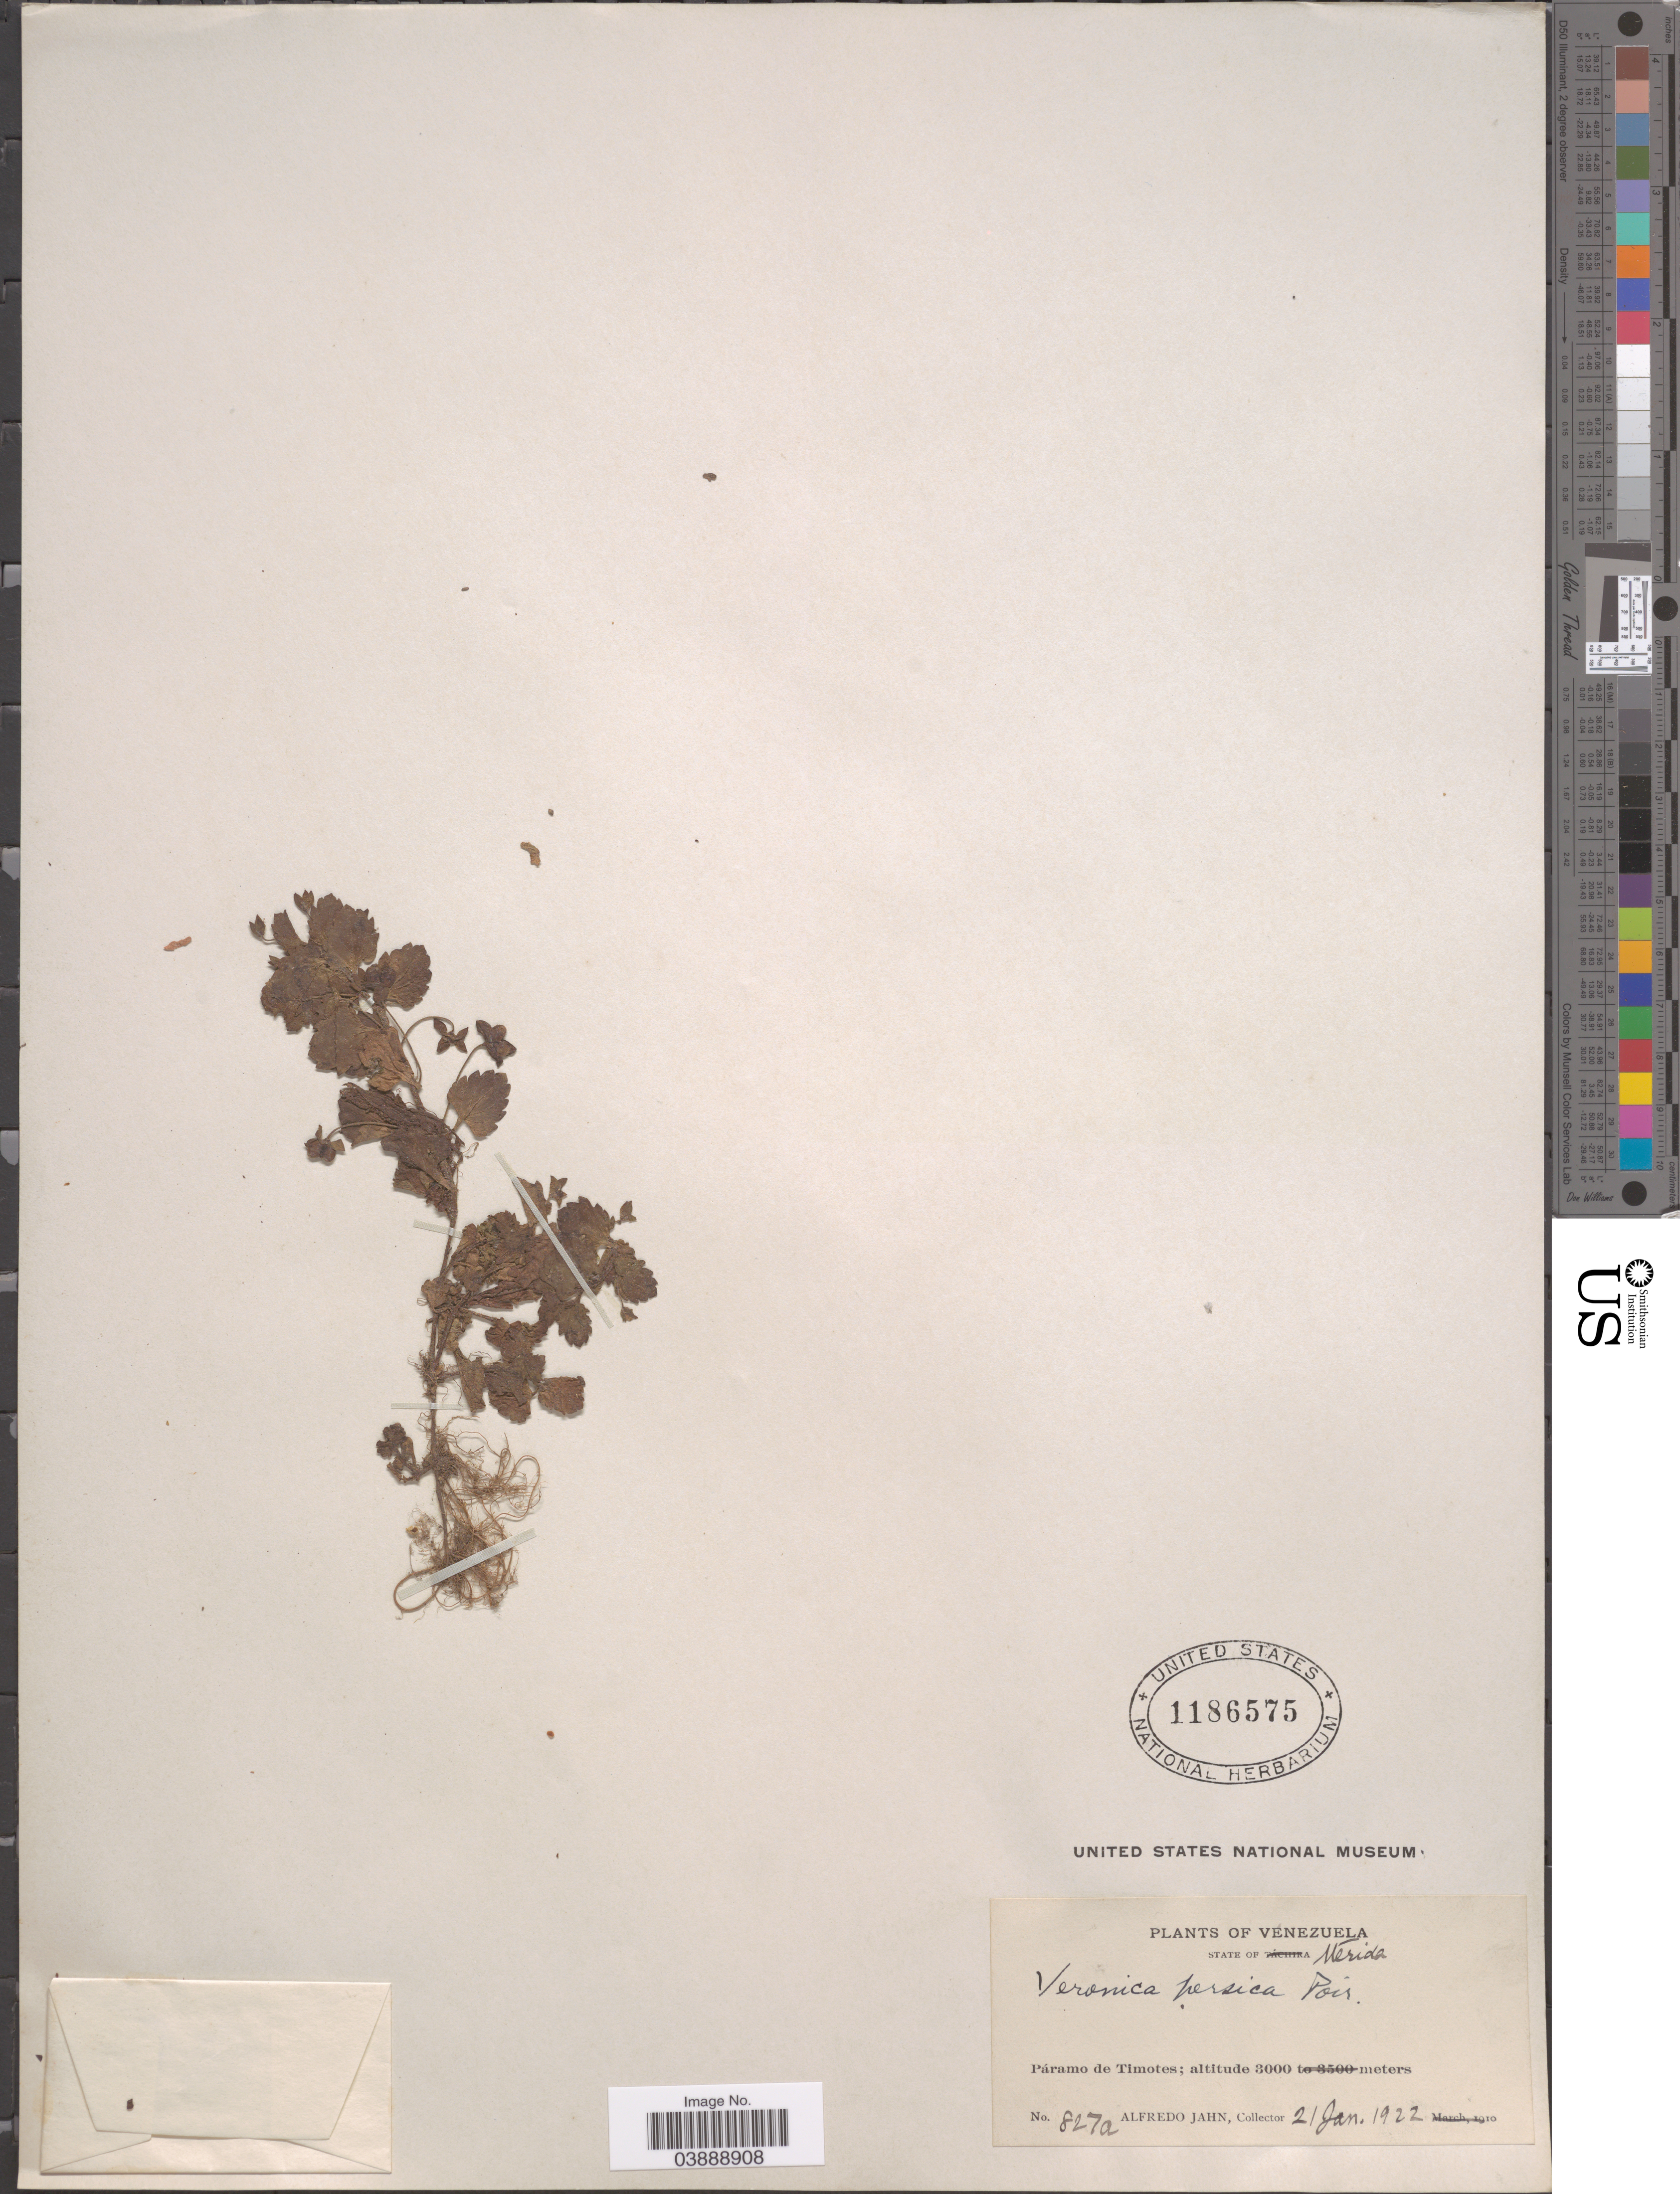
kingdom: Plantae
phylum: Tracheophyta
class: Magnoliopsida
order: Lamiales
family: Plantaginaceae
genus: Veronica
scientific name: Veronica persica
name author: Poir.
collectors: A. Jahn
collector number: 827a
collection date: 1922-01-21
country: Venezuela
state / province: Merida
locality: Páramo de Timotes.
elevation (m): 3000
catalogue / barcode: US 1186575